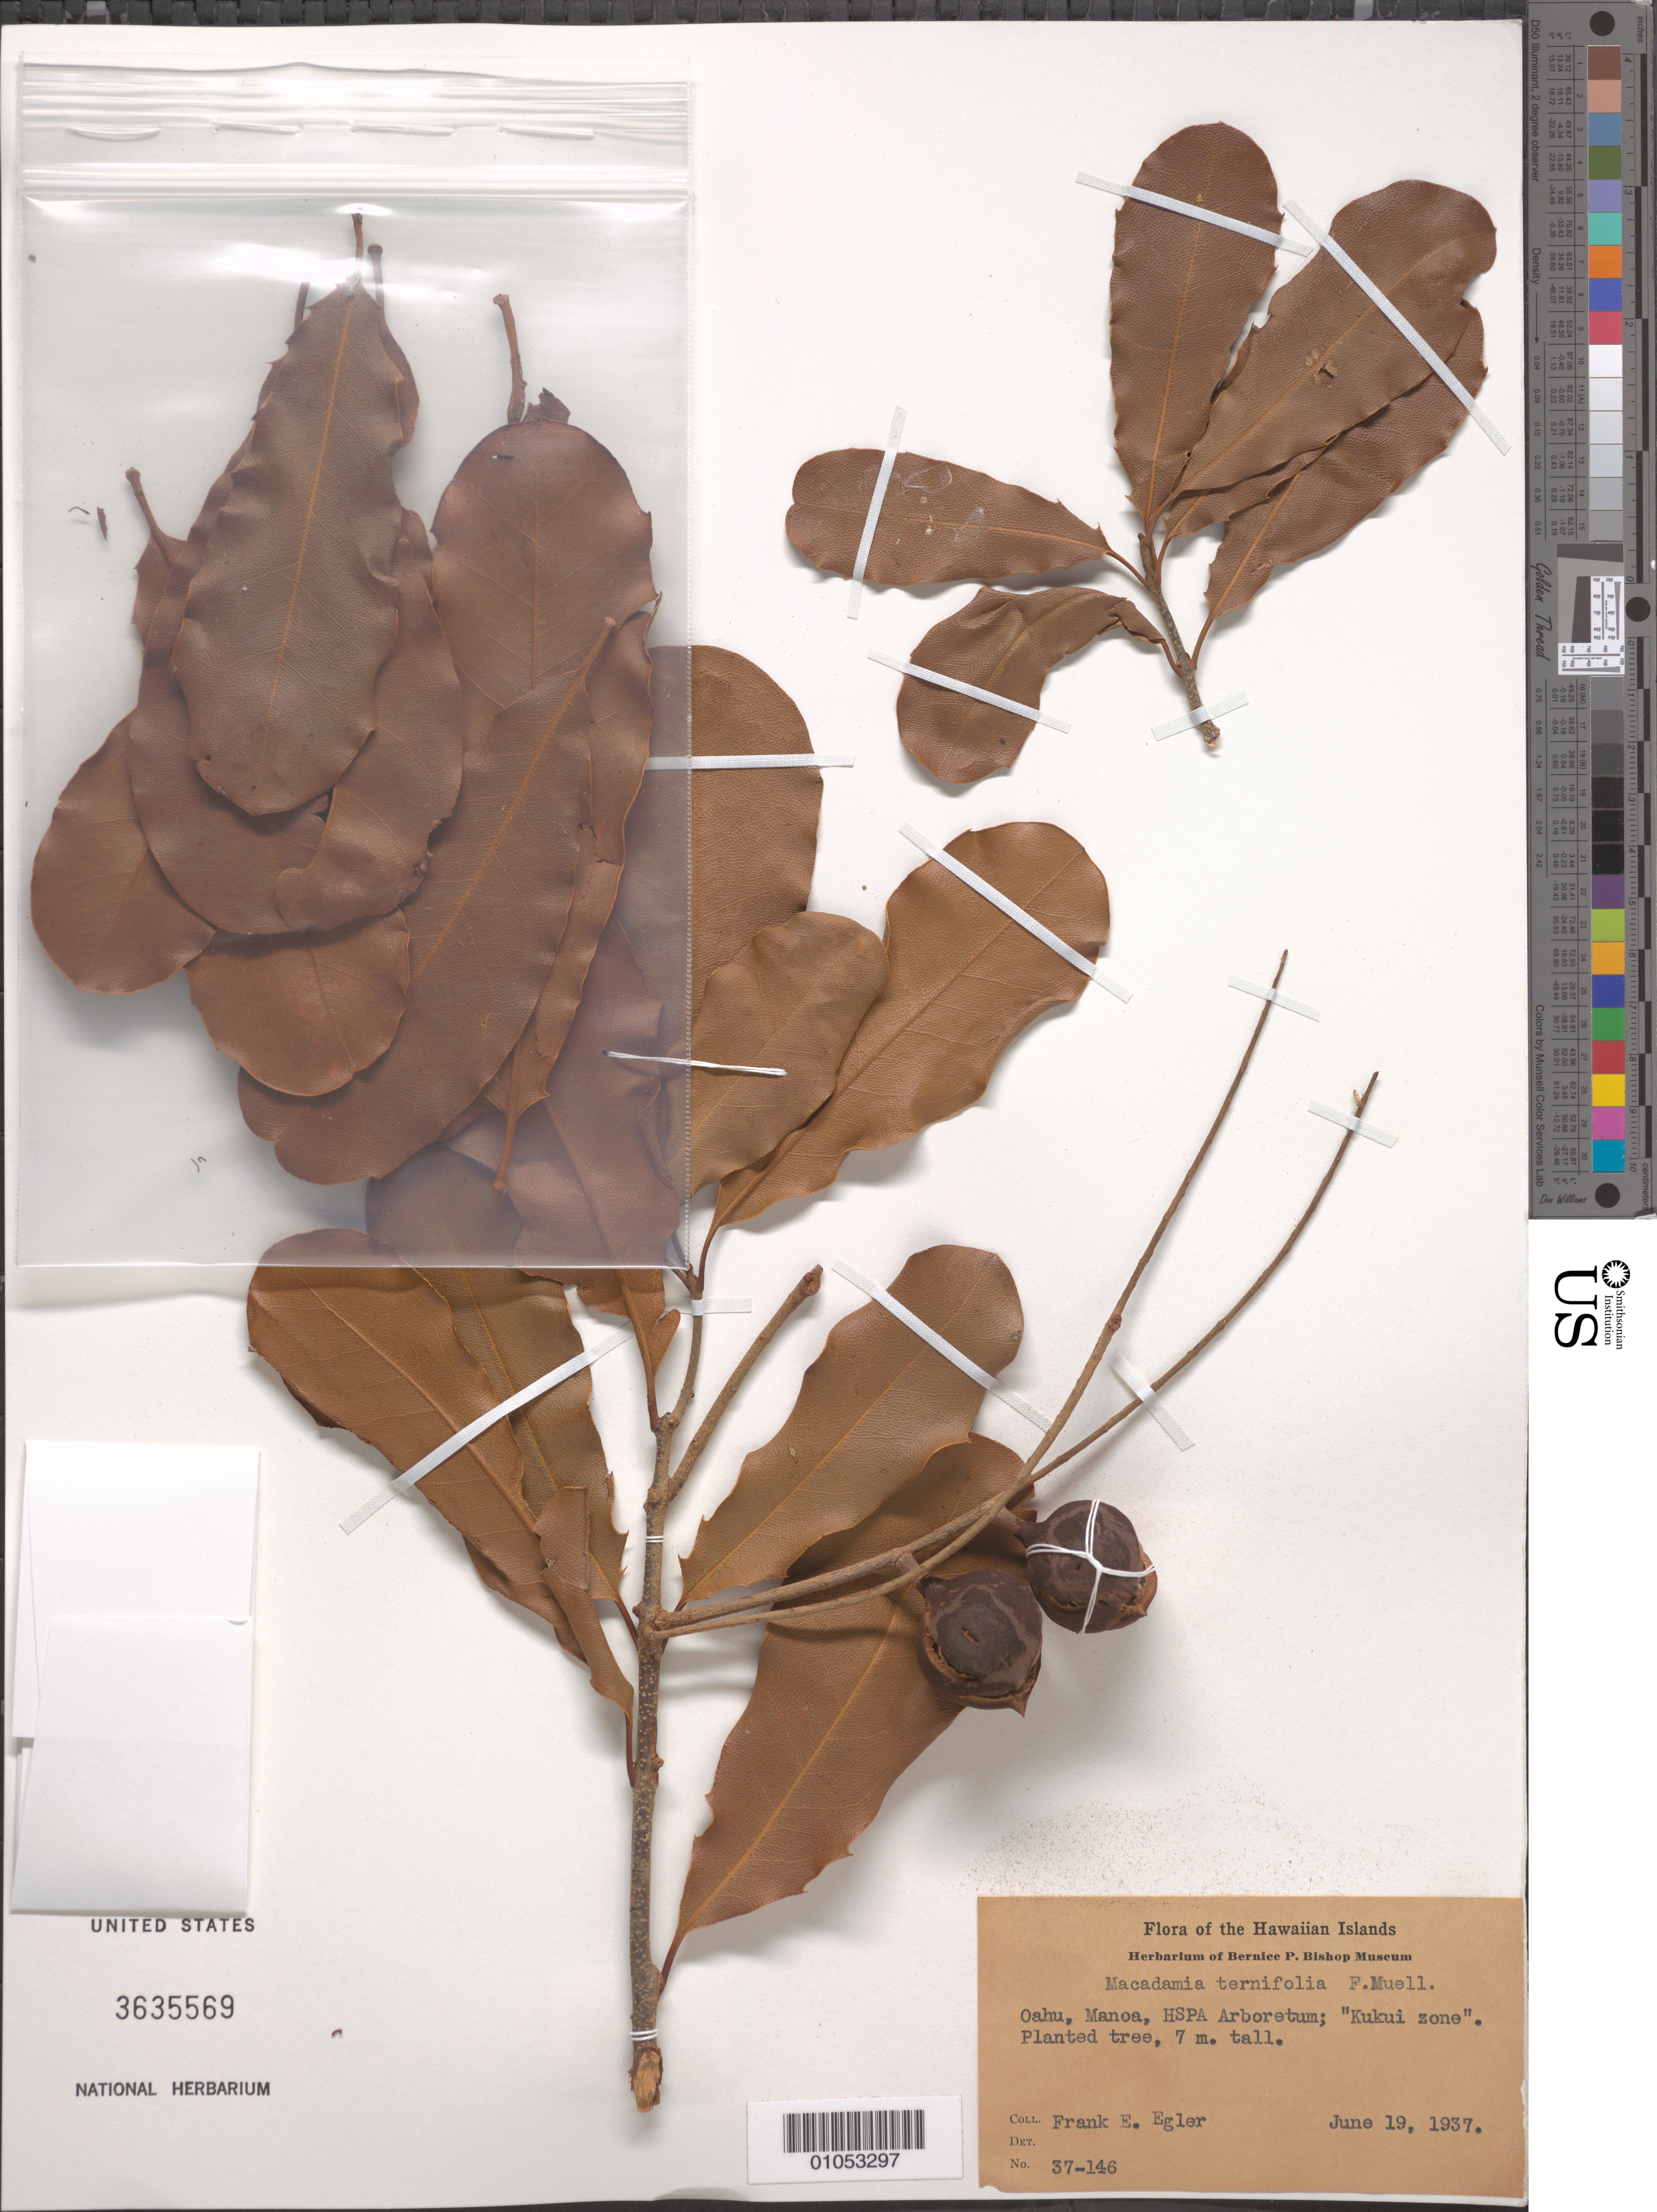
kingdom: Plantae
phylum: Tracheophyta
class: Magnoliopsida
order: Proteales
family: Proteaceae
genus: Macadamia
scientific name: Macadamia ternifolia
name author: F. Muell.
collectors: F. Egler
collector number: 37-146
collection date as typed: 19 Jun 1937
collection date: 1937-06-19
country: United States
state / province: Hawaii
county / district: Honolulu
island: Oahu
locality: Manoa, HSPA Arboretum, "Kukui zone".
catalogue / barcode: US 3635569